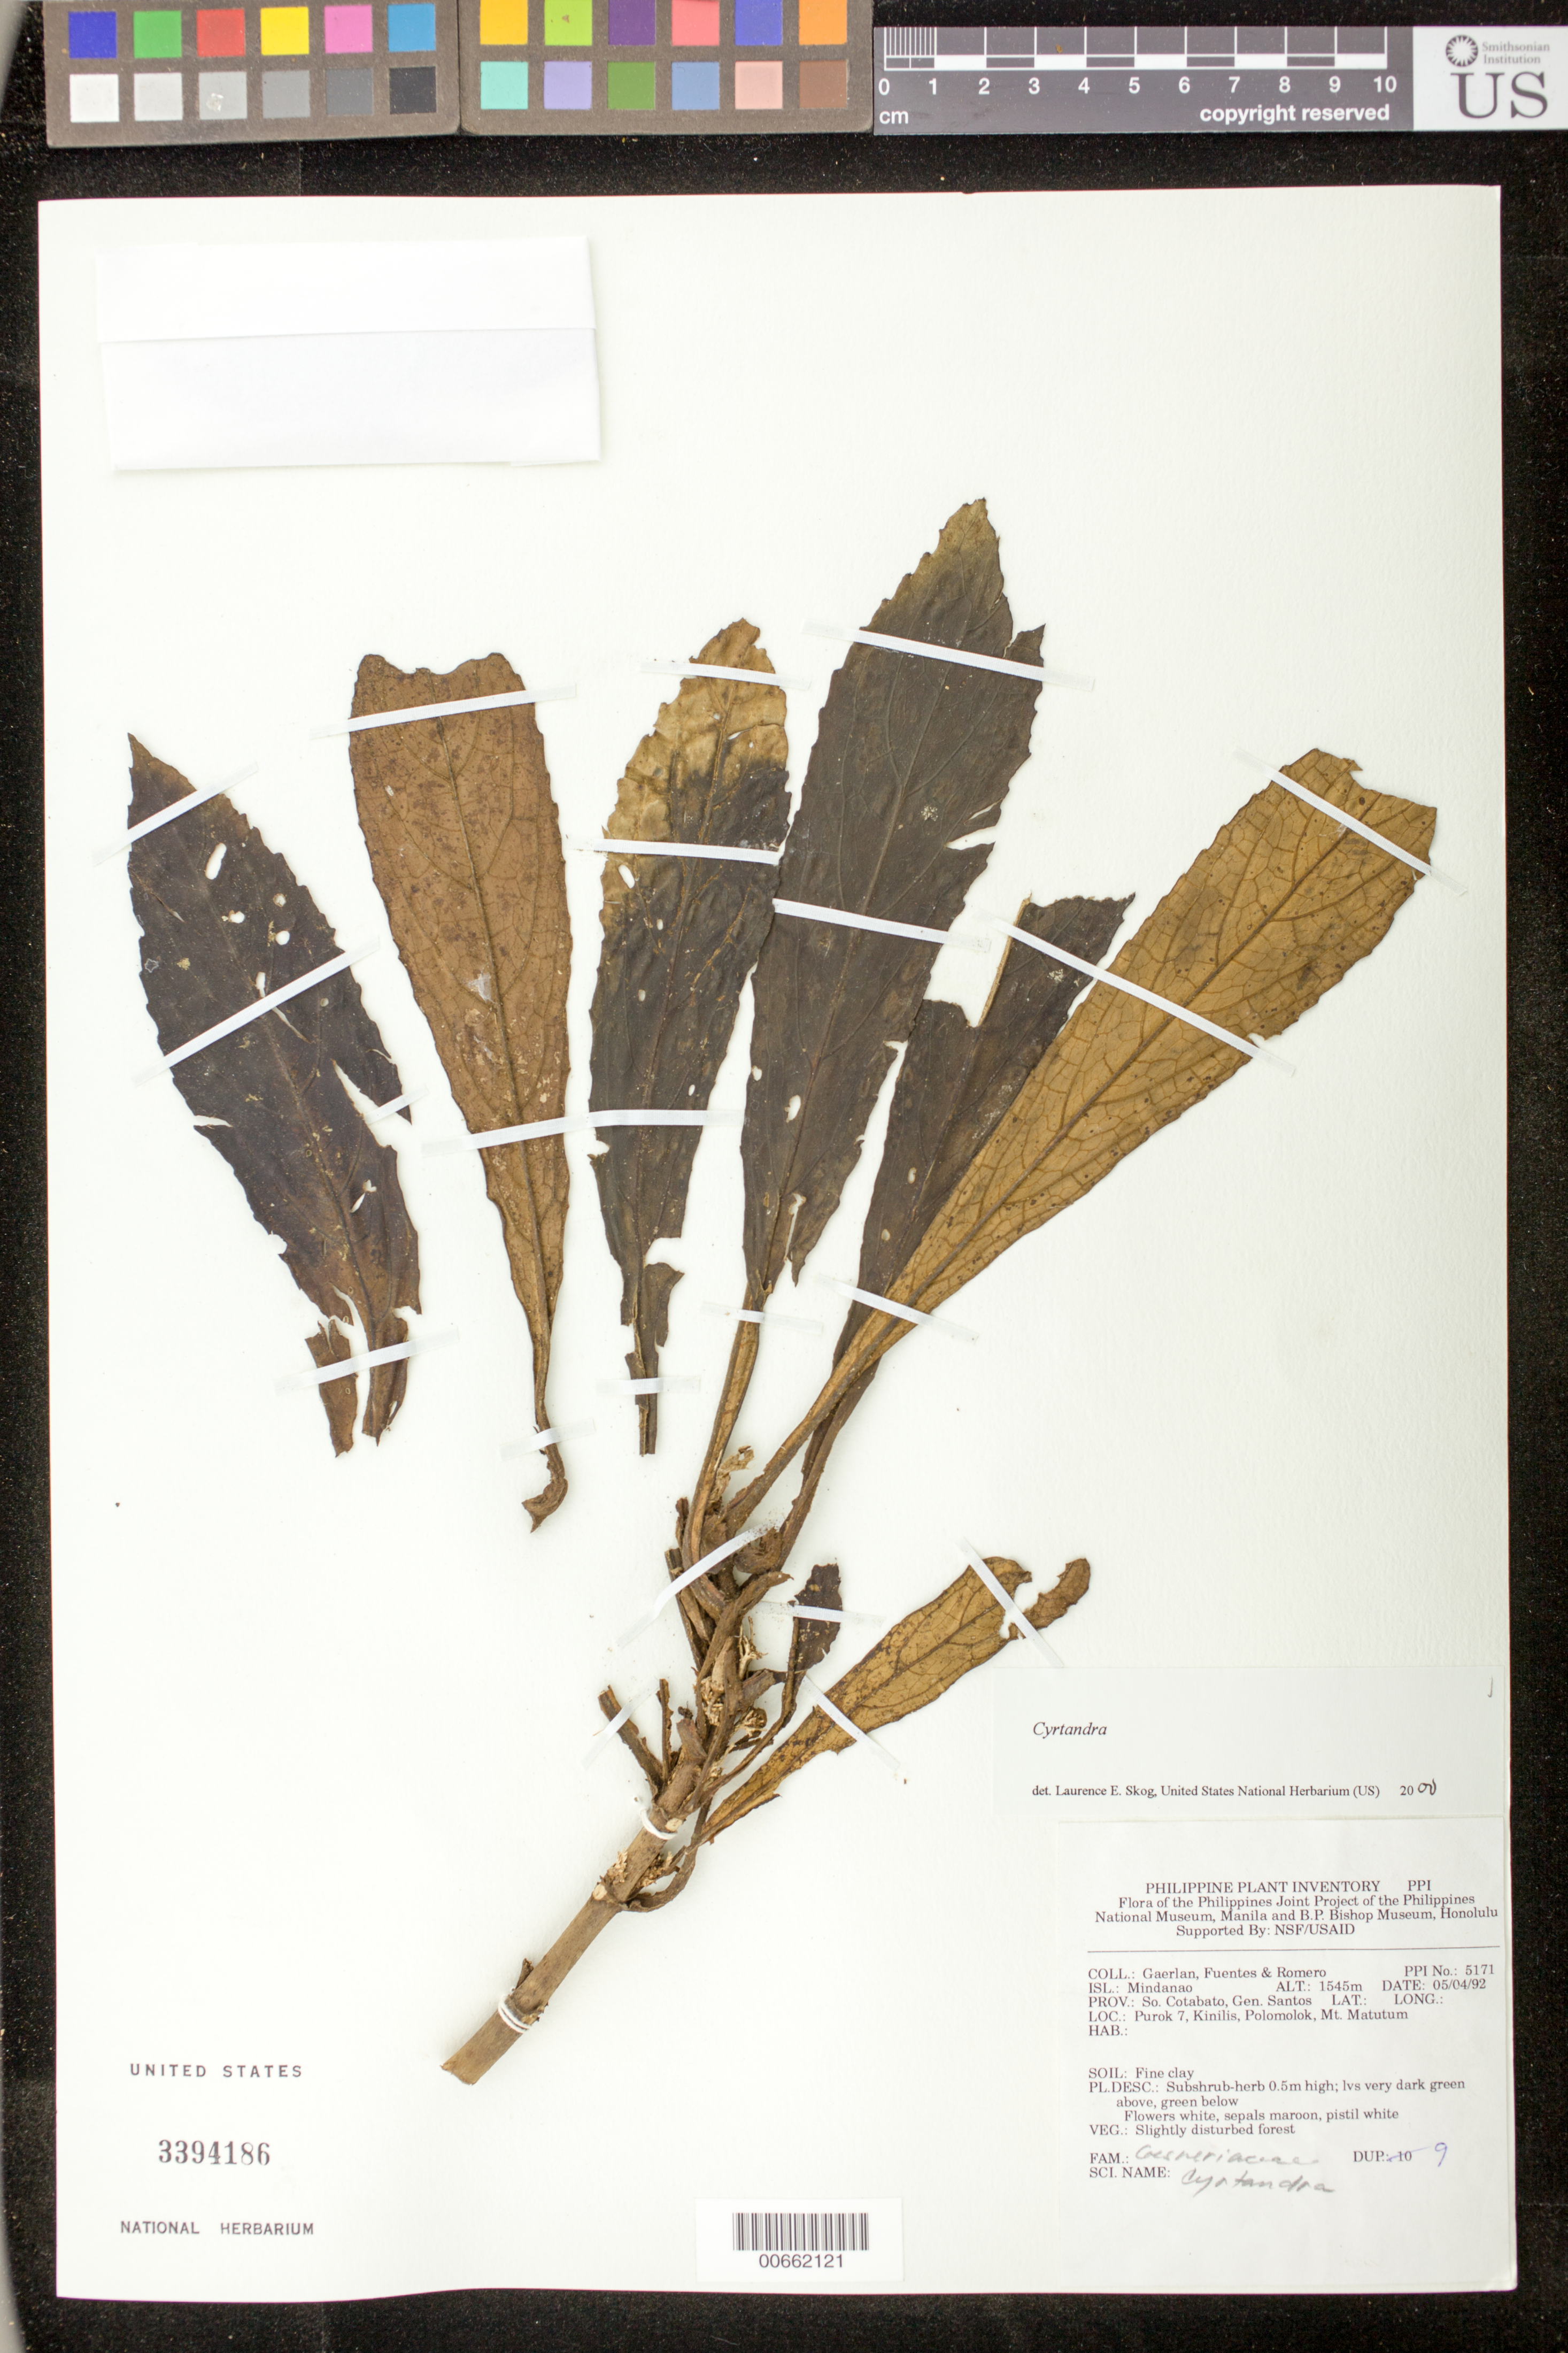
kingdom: Plantae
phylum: Tracheophyta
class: Magnoliopsida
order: Lamiales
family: Gesneriaceae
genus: Cyrtandra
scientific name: Cyrtandra sp.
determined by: Skog, Laurence E.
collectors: F. Gaerlan, -. Fuentes & -. Romero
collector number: PPI No. 5171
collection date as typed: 05 Apr 1992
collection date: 1992-04-05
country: Philippines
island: Mindanao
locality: Prov. So. Cotabato; Gen. Santos, Purok 7, Kinilis, Polomolok, Mt. Matutum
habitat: Slightly disturbed forest; soil fine clay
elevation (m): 1545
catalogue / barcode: US 3394186